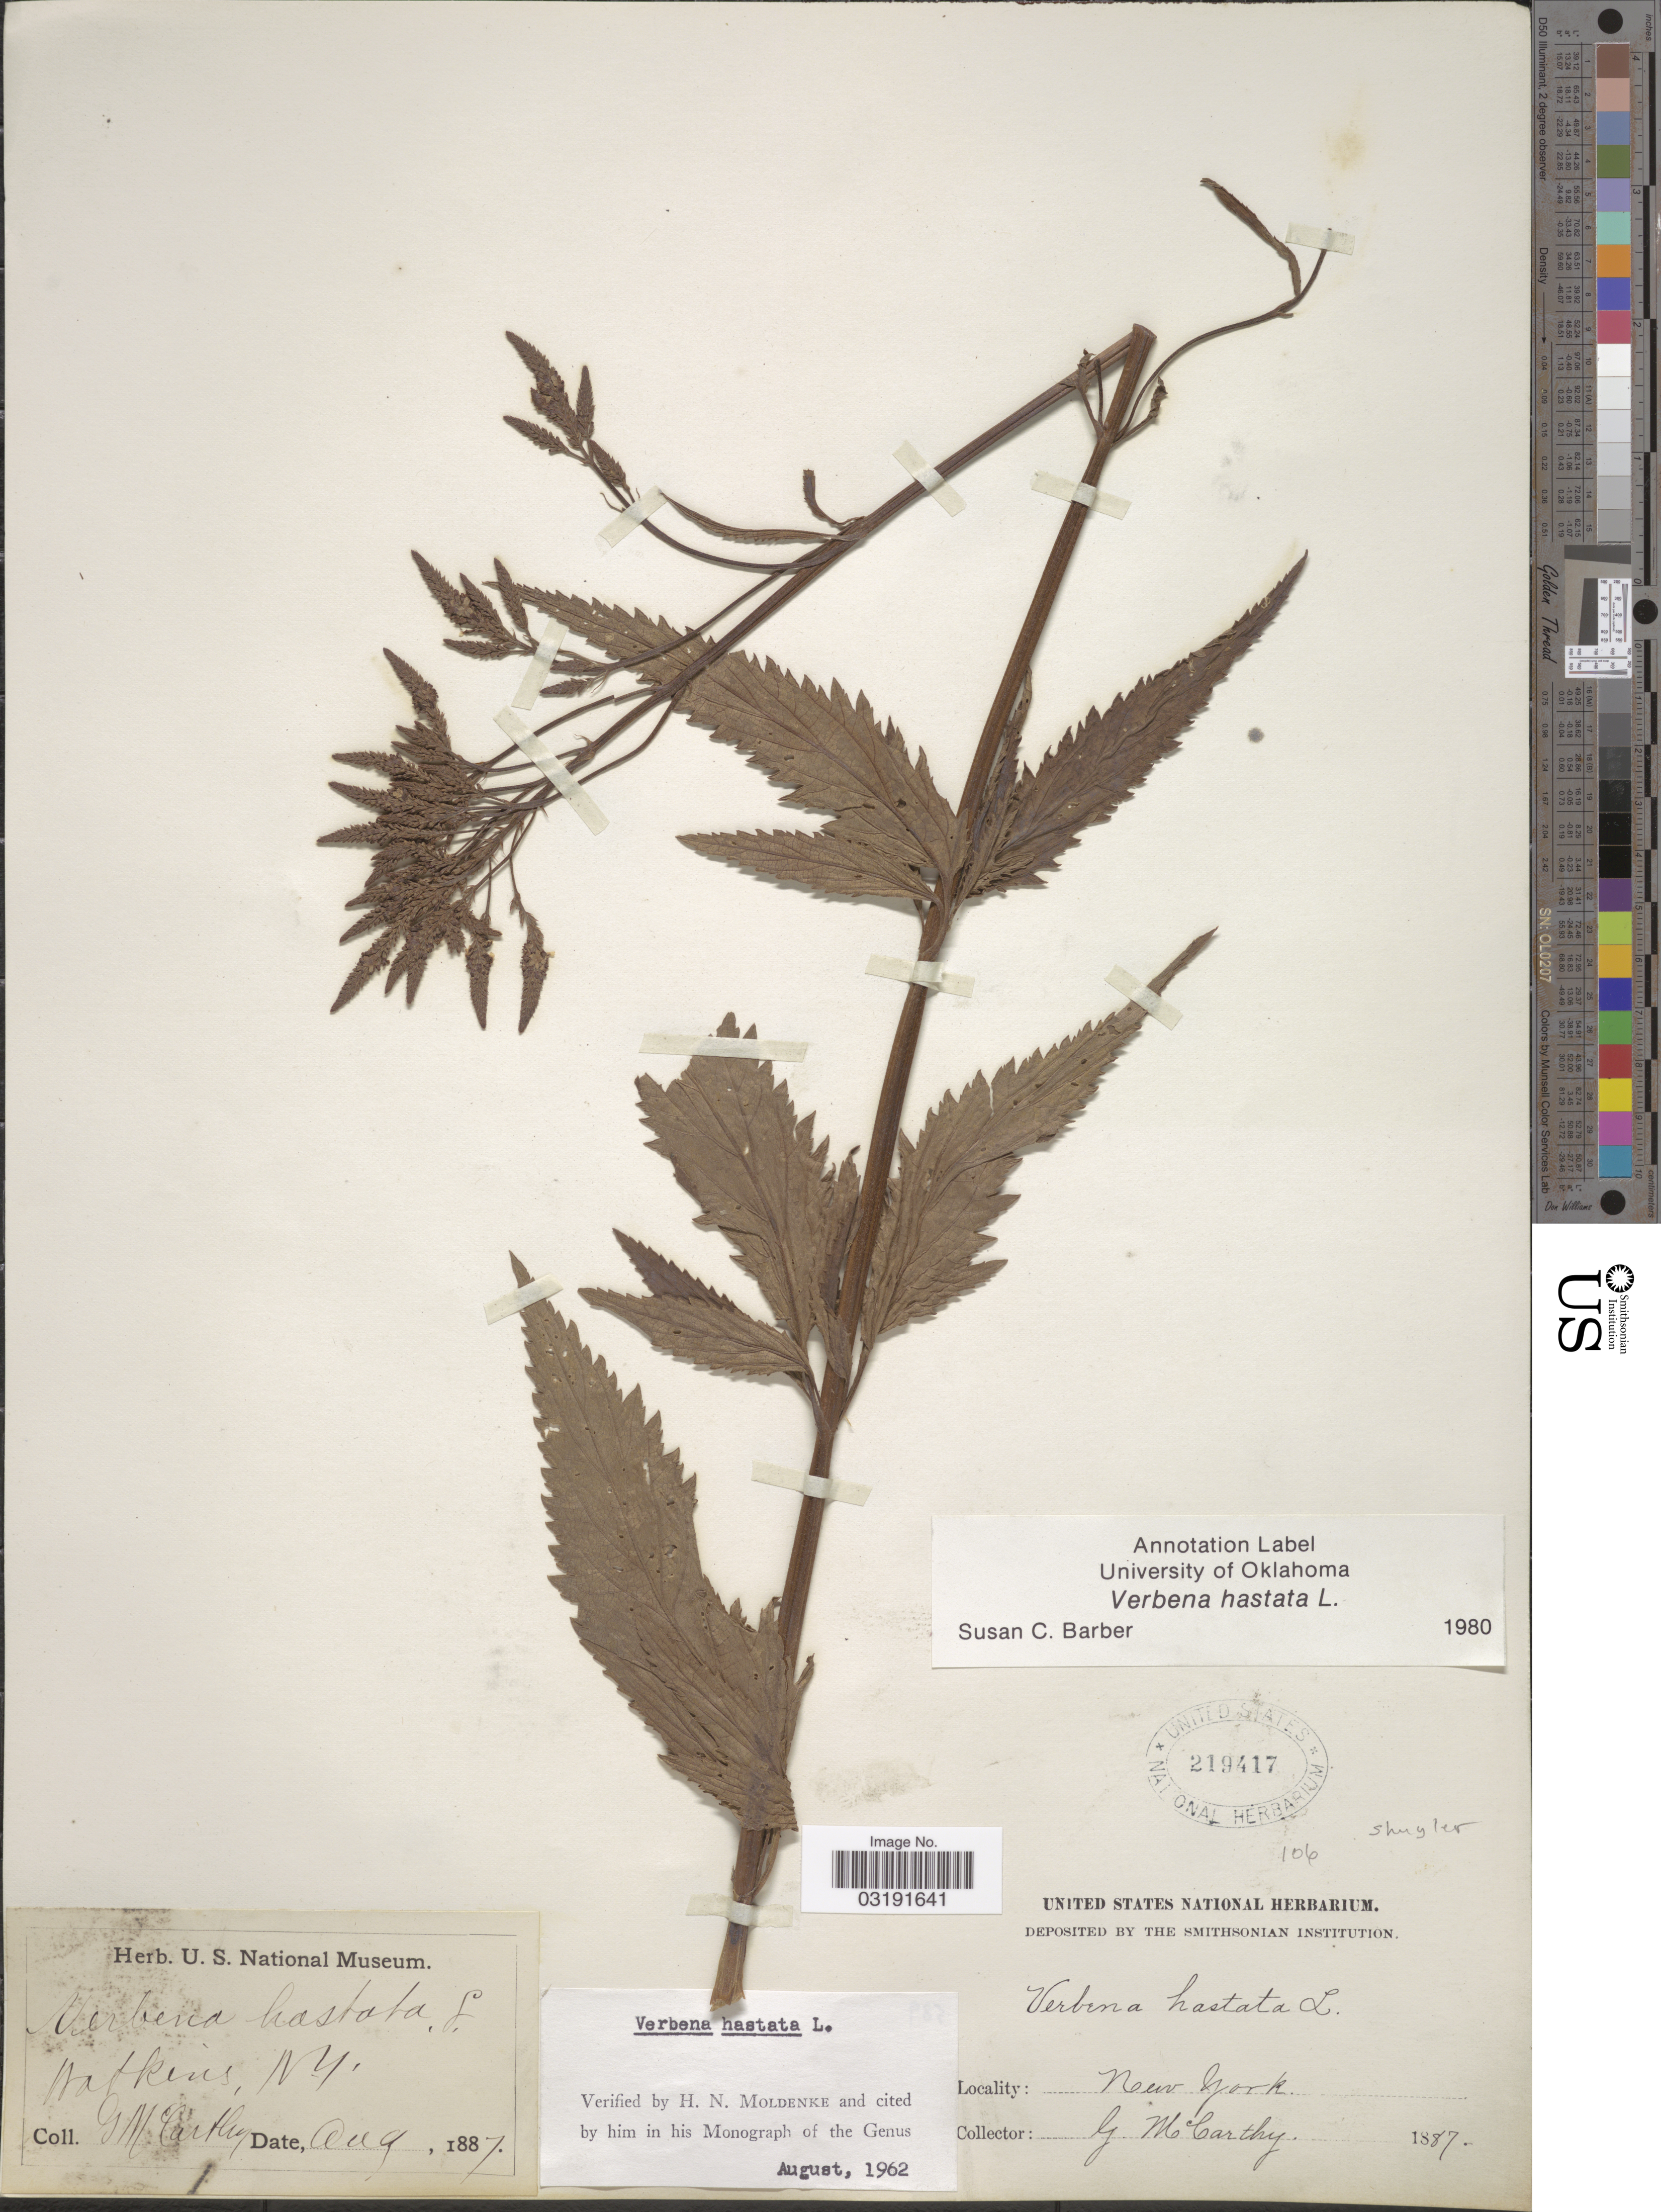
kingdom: Plantae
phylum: Tracheophyta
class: Magnoliopsida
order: Lamiales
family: Verbenaceae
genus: Verbena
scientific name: Verbena hastata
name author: L.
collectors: G. M. McCarthy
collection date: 1887-08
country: United States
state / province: New York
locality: Watkins.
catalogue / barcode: US 219417